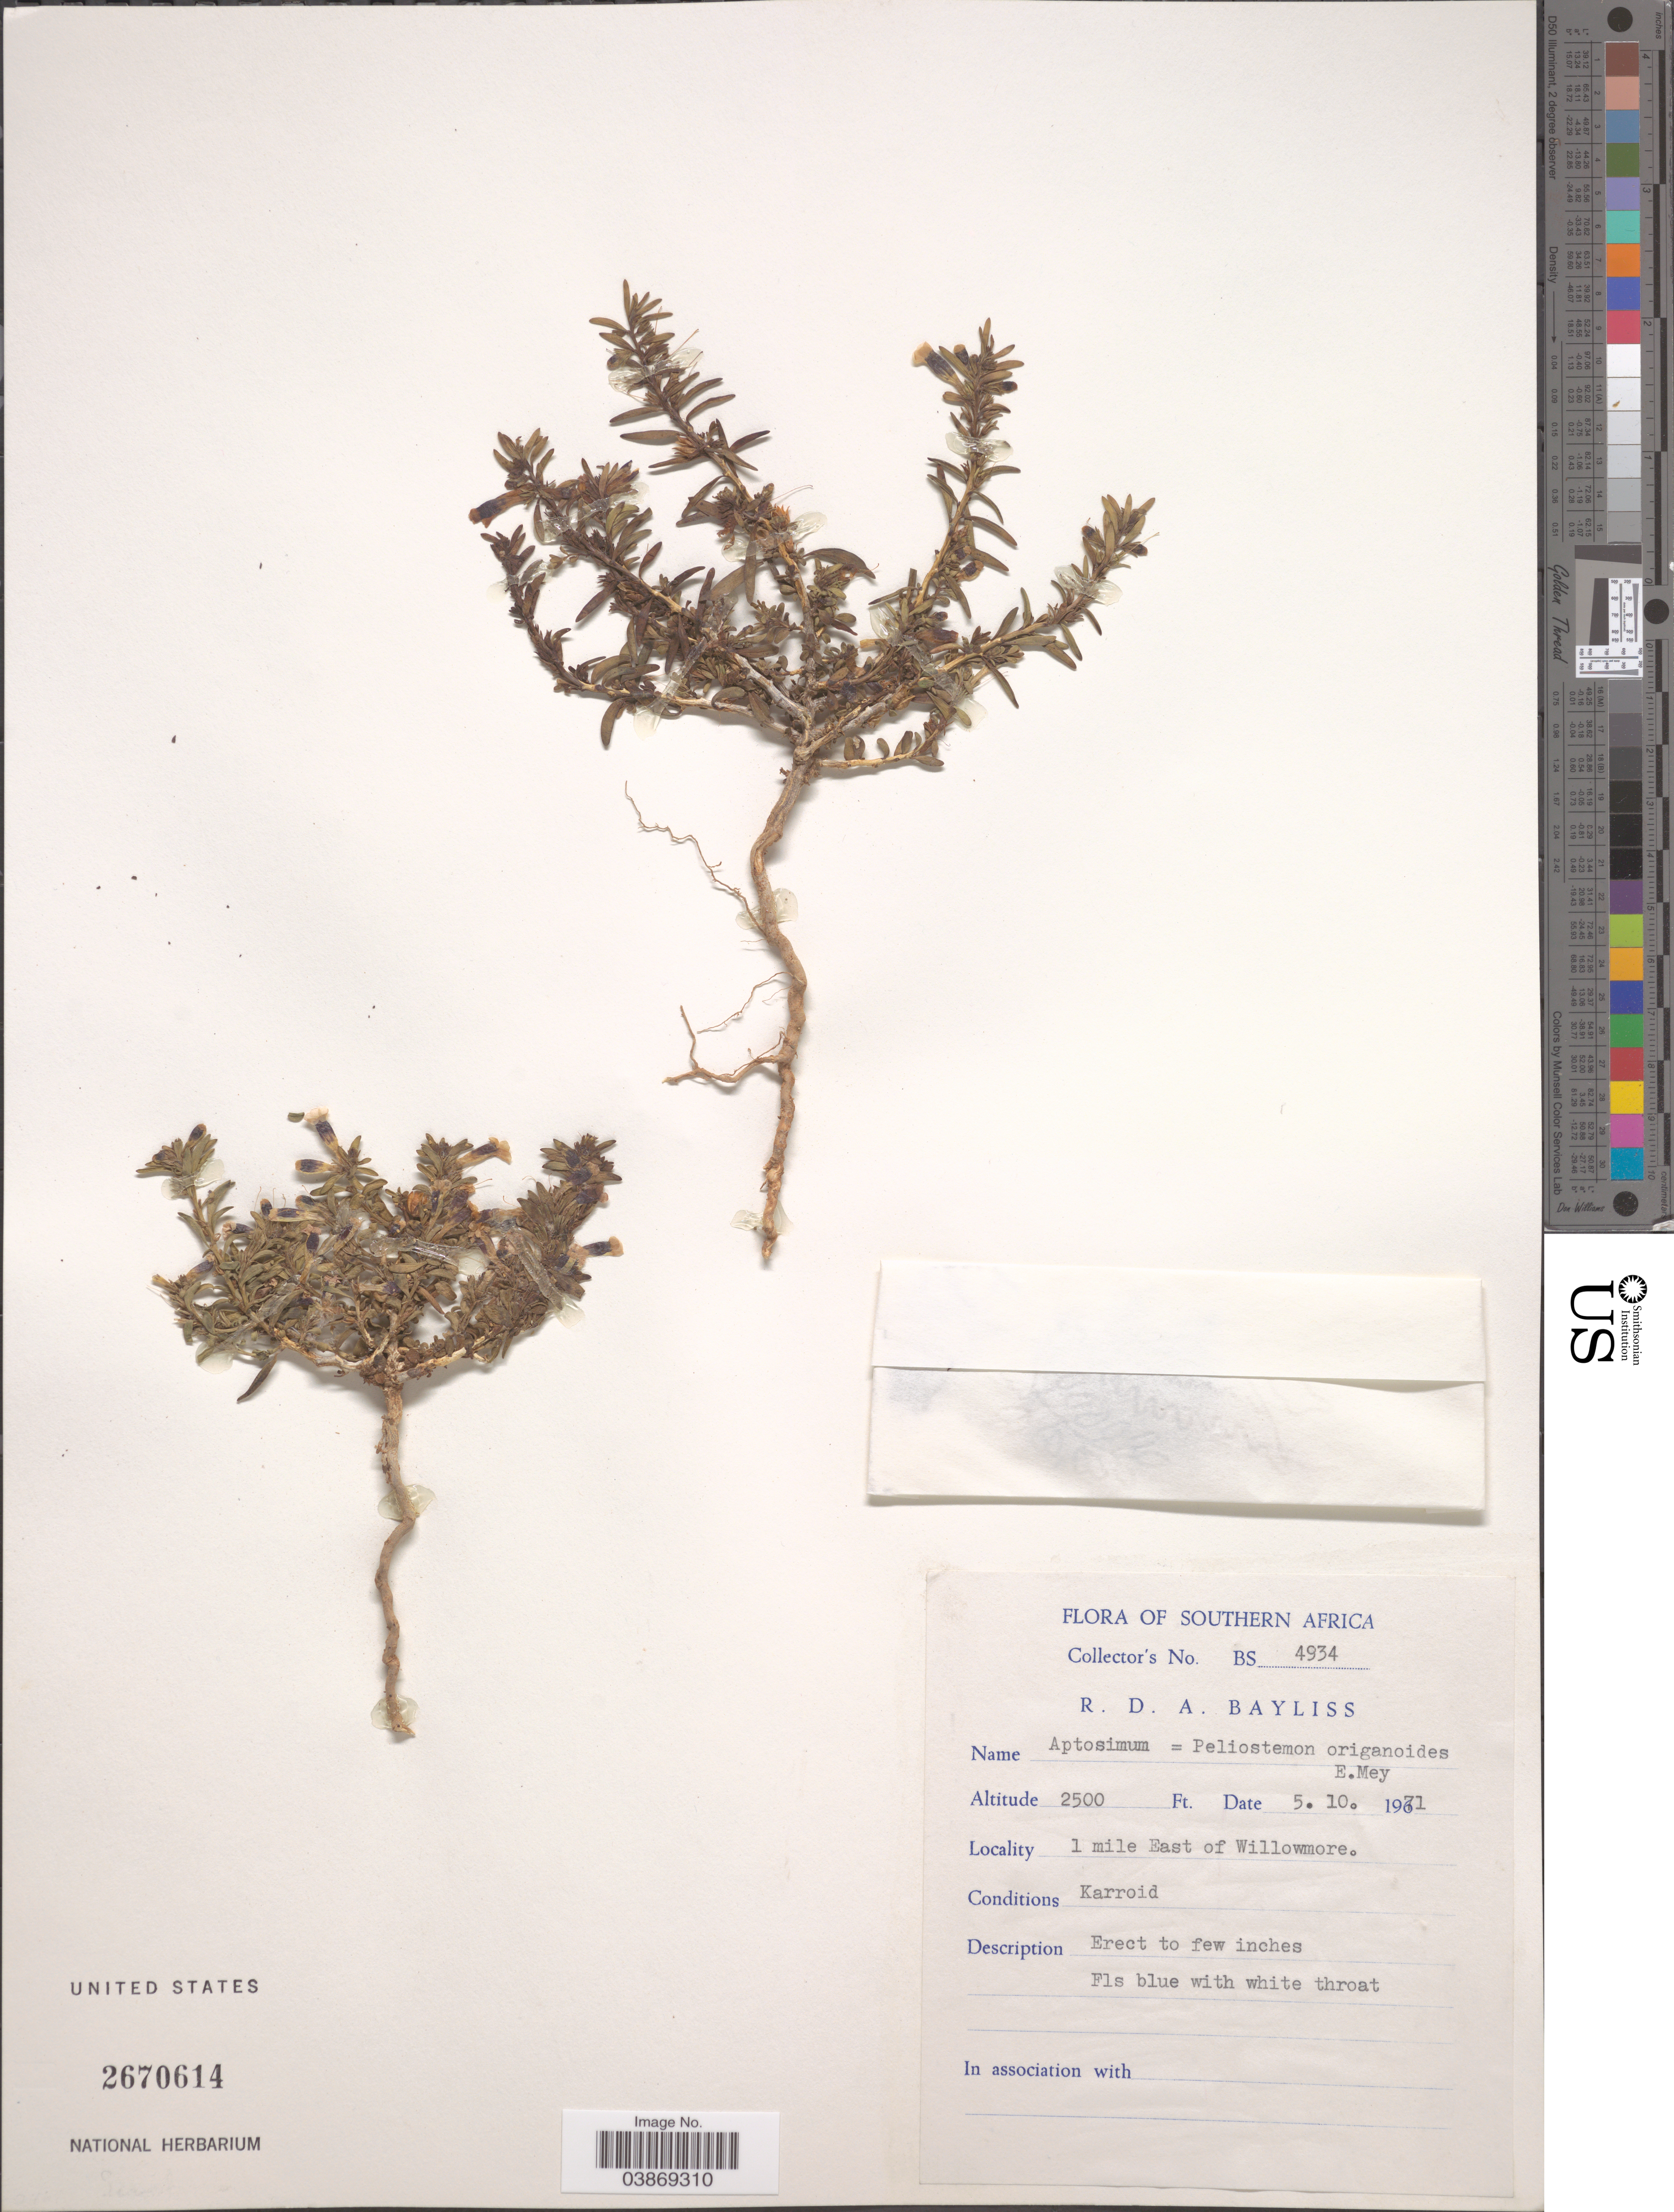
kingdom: Plantae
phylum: Tracheophyta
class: Magnoliopsida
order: Lamiales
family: Scrophulariaceae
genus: Peliostomum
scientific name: Peliostomum origanoides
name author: E. Mey. ex Benth.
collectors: R. Bayliss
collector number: BS 4934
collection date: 1971-10-05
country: South Africa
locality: Southern Africa. 1 mile East of Willowmore.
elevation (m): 762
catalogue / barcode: US 2670614